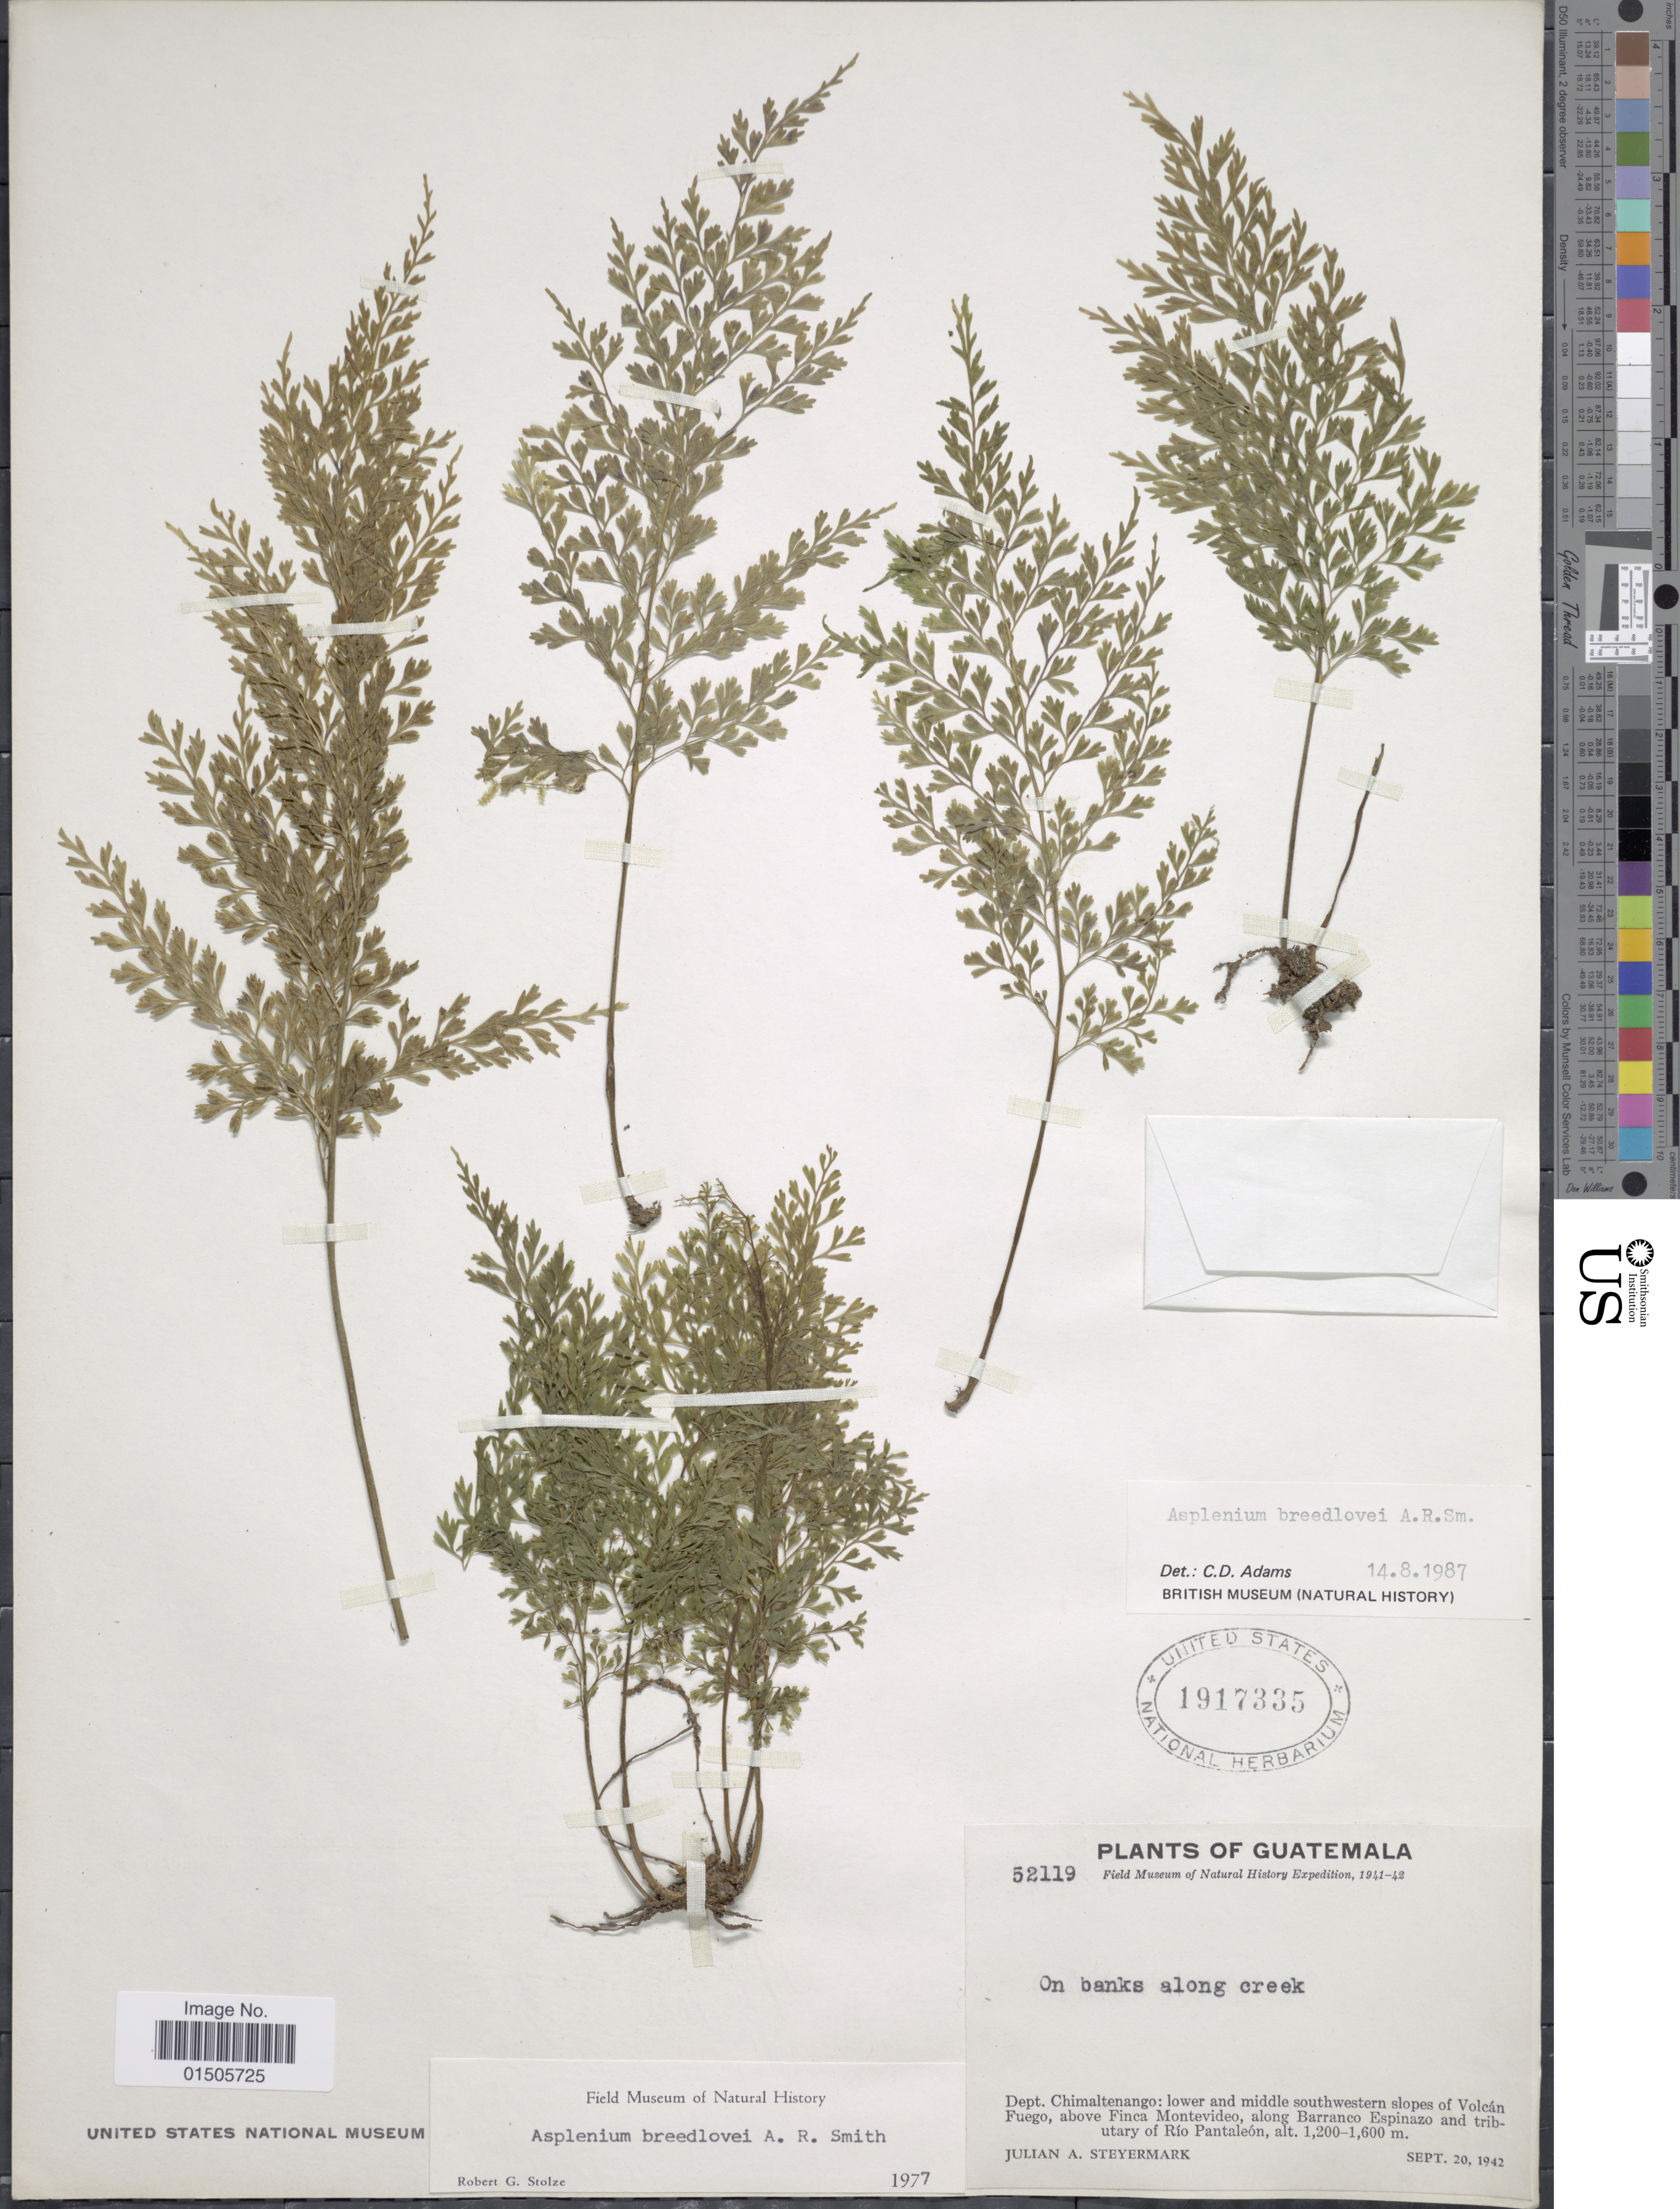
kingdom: Plantae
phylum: Tracheophyta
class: Polypodiopsida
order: Polypodiales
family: Aspleniaceae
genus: Asplenium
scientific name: Asplenium breedlovei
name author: A.R. Sm.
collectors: J. Steyermark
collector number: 52119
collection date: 1942-09-20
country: Guatemala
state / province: Chimaltenango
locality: Lower and middle southwestern slopes of Volcan Fuego, above Finca Montevideo, along Barranco, Espimazo and tributary of Rio Pantaleon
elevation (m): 1200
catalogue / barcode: US 1917335